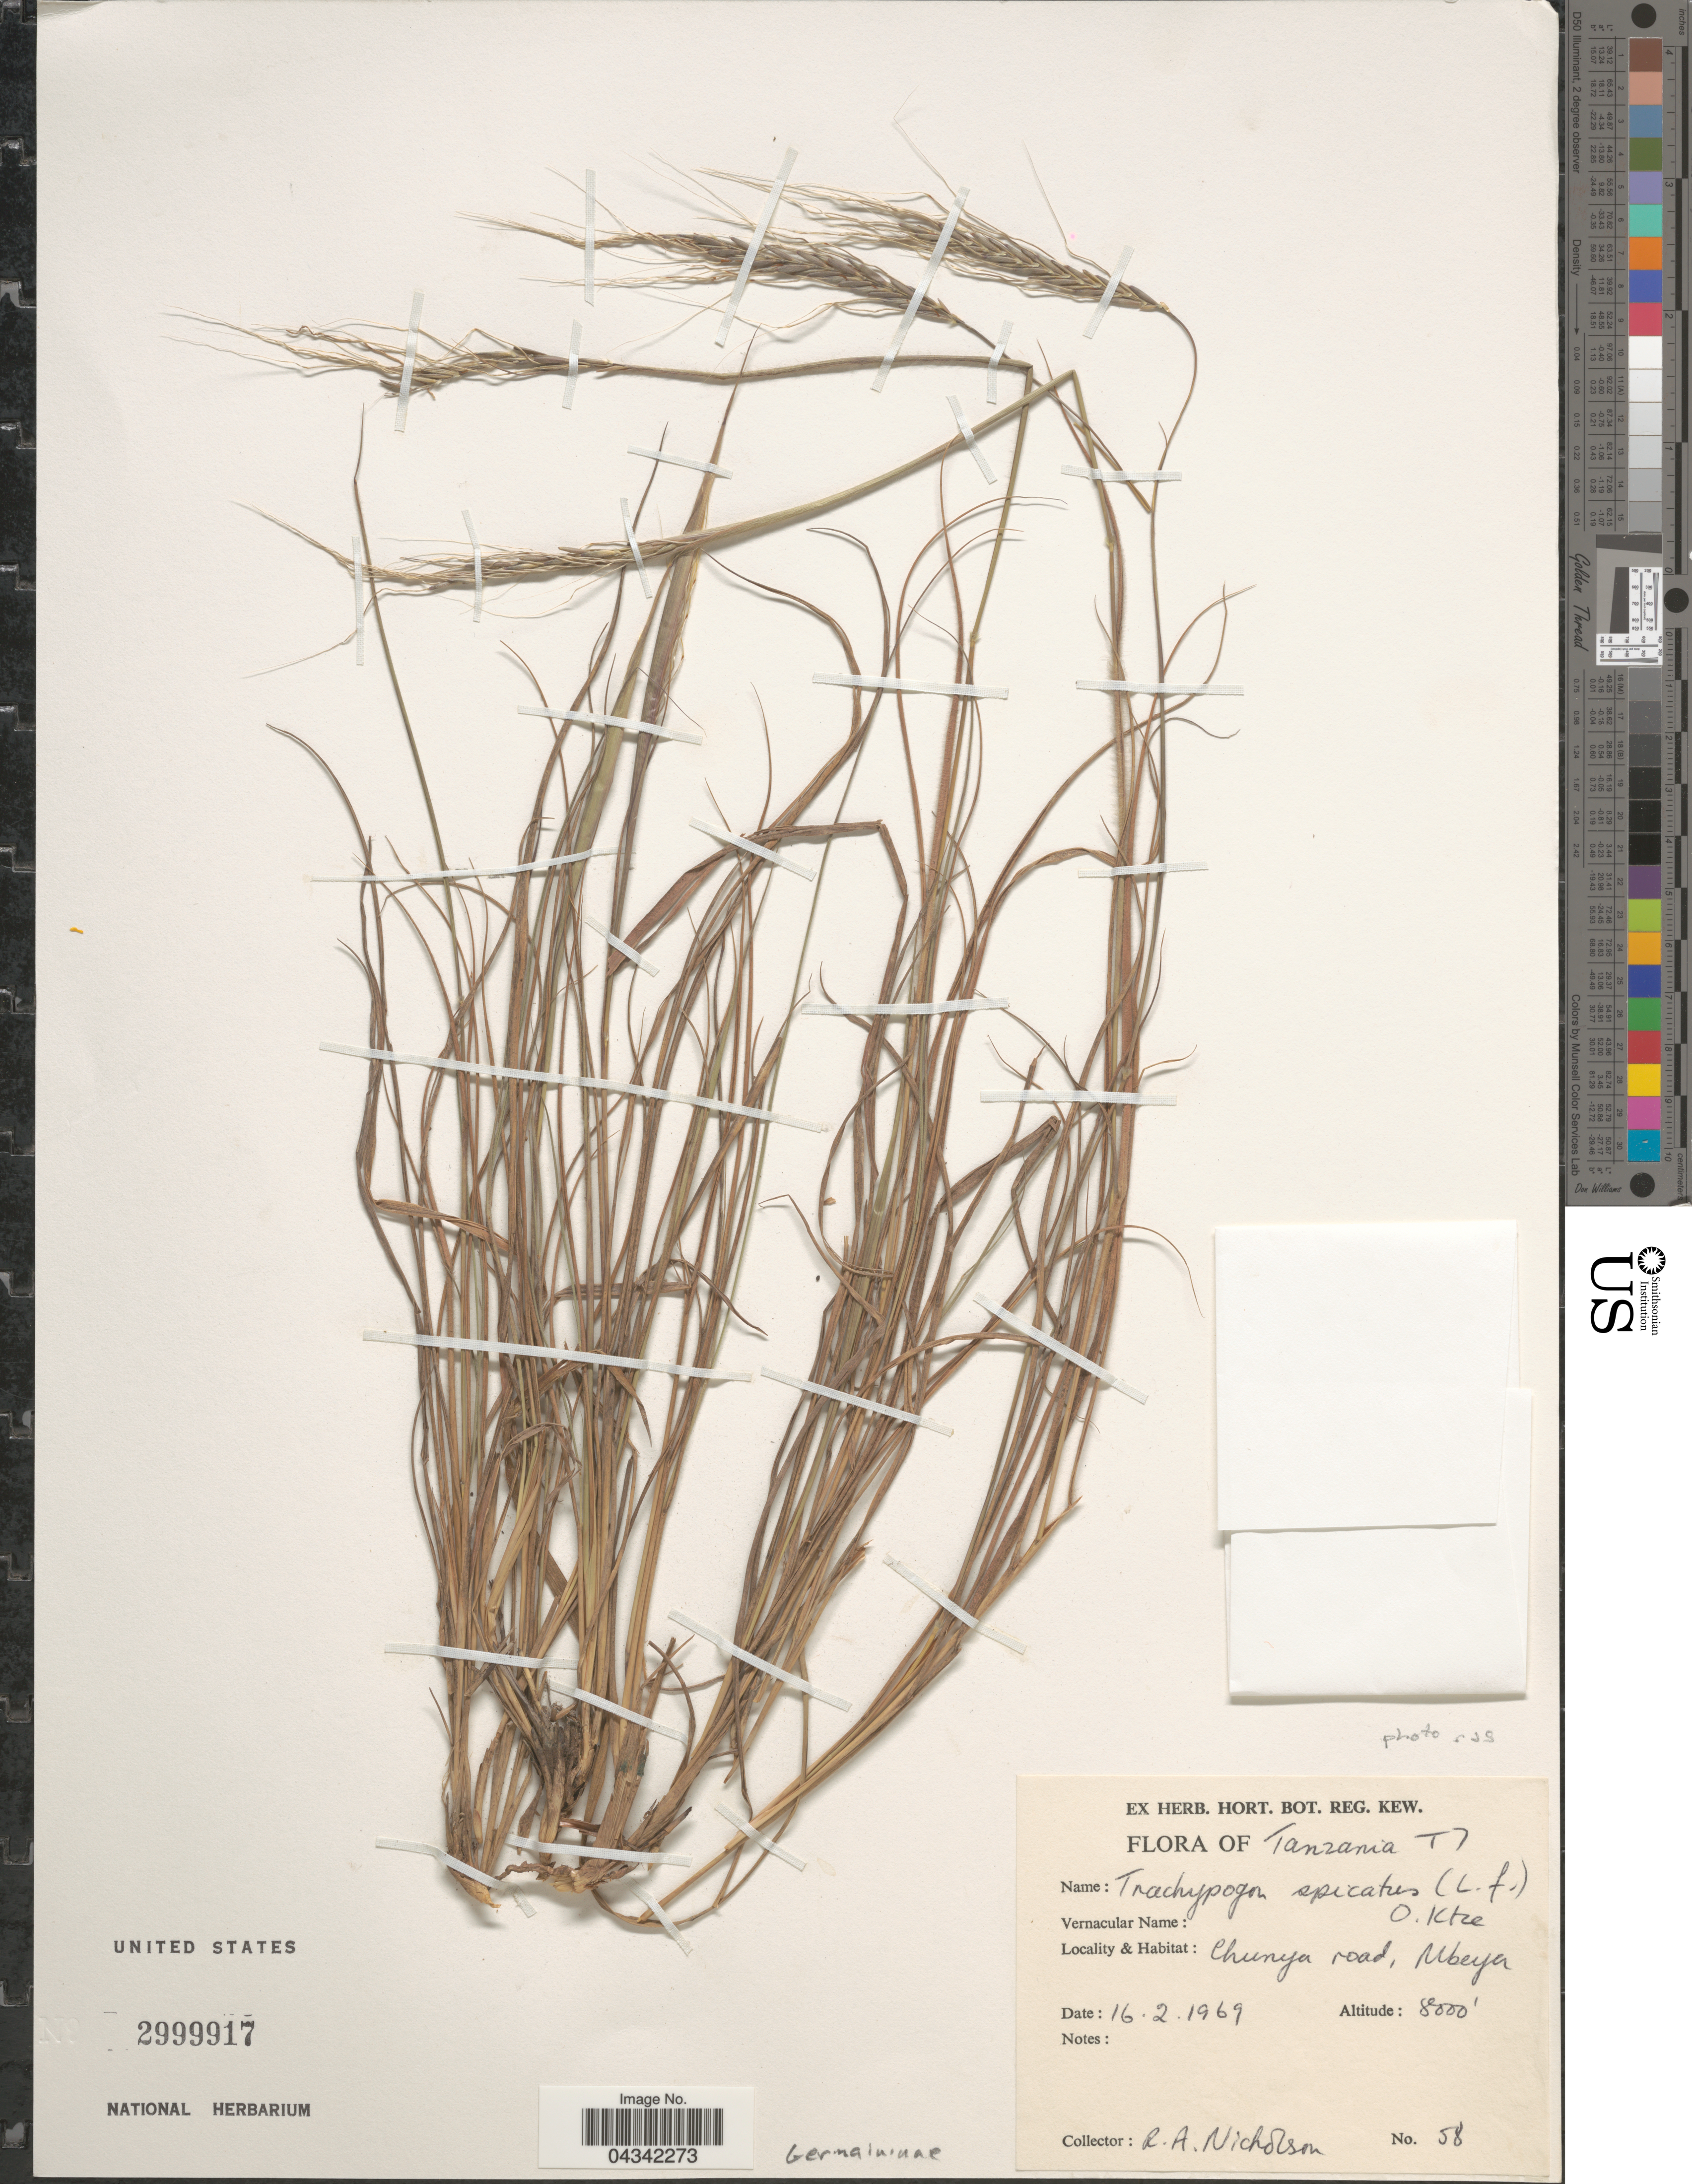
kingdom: Plantae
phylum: Tracheophyta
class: Liliopsida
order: Poales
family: Poaceae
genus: Trachypogon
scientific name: Trachypogon spicatus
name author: (L. f.) Kuntze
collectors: R. Nicholson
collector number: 58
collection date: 1969-02-16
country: Tanzania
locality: Tanzania T7. Chunya road, Mbeya.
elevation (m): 2438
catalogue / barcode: US 2999917